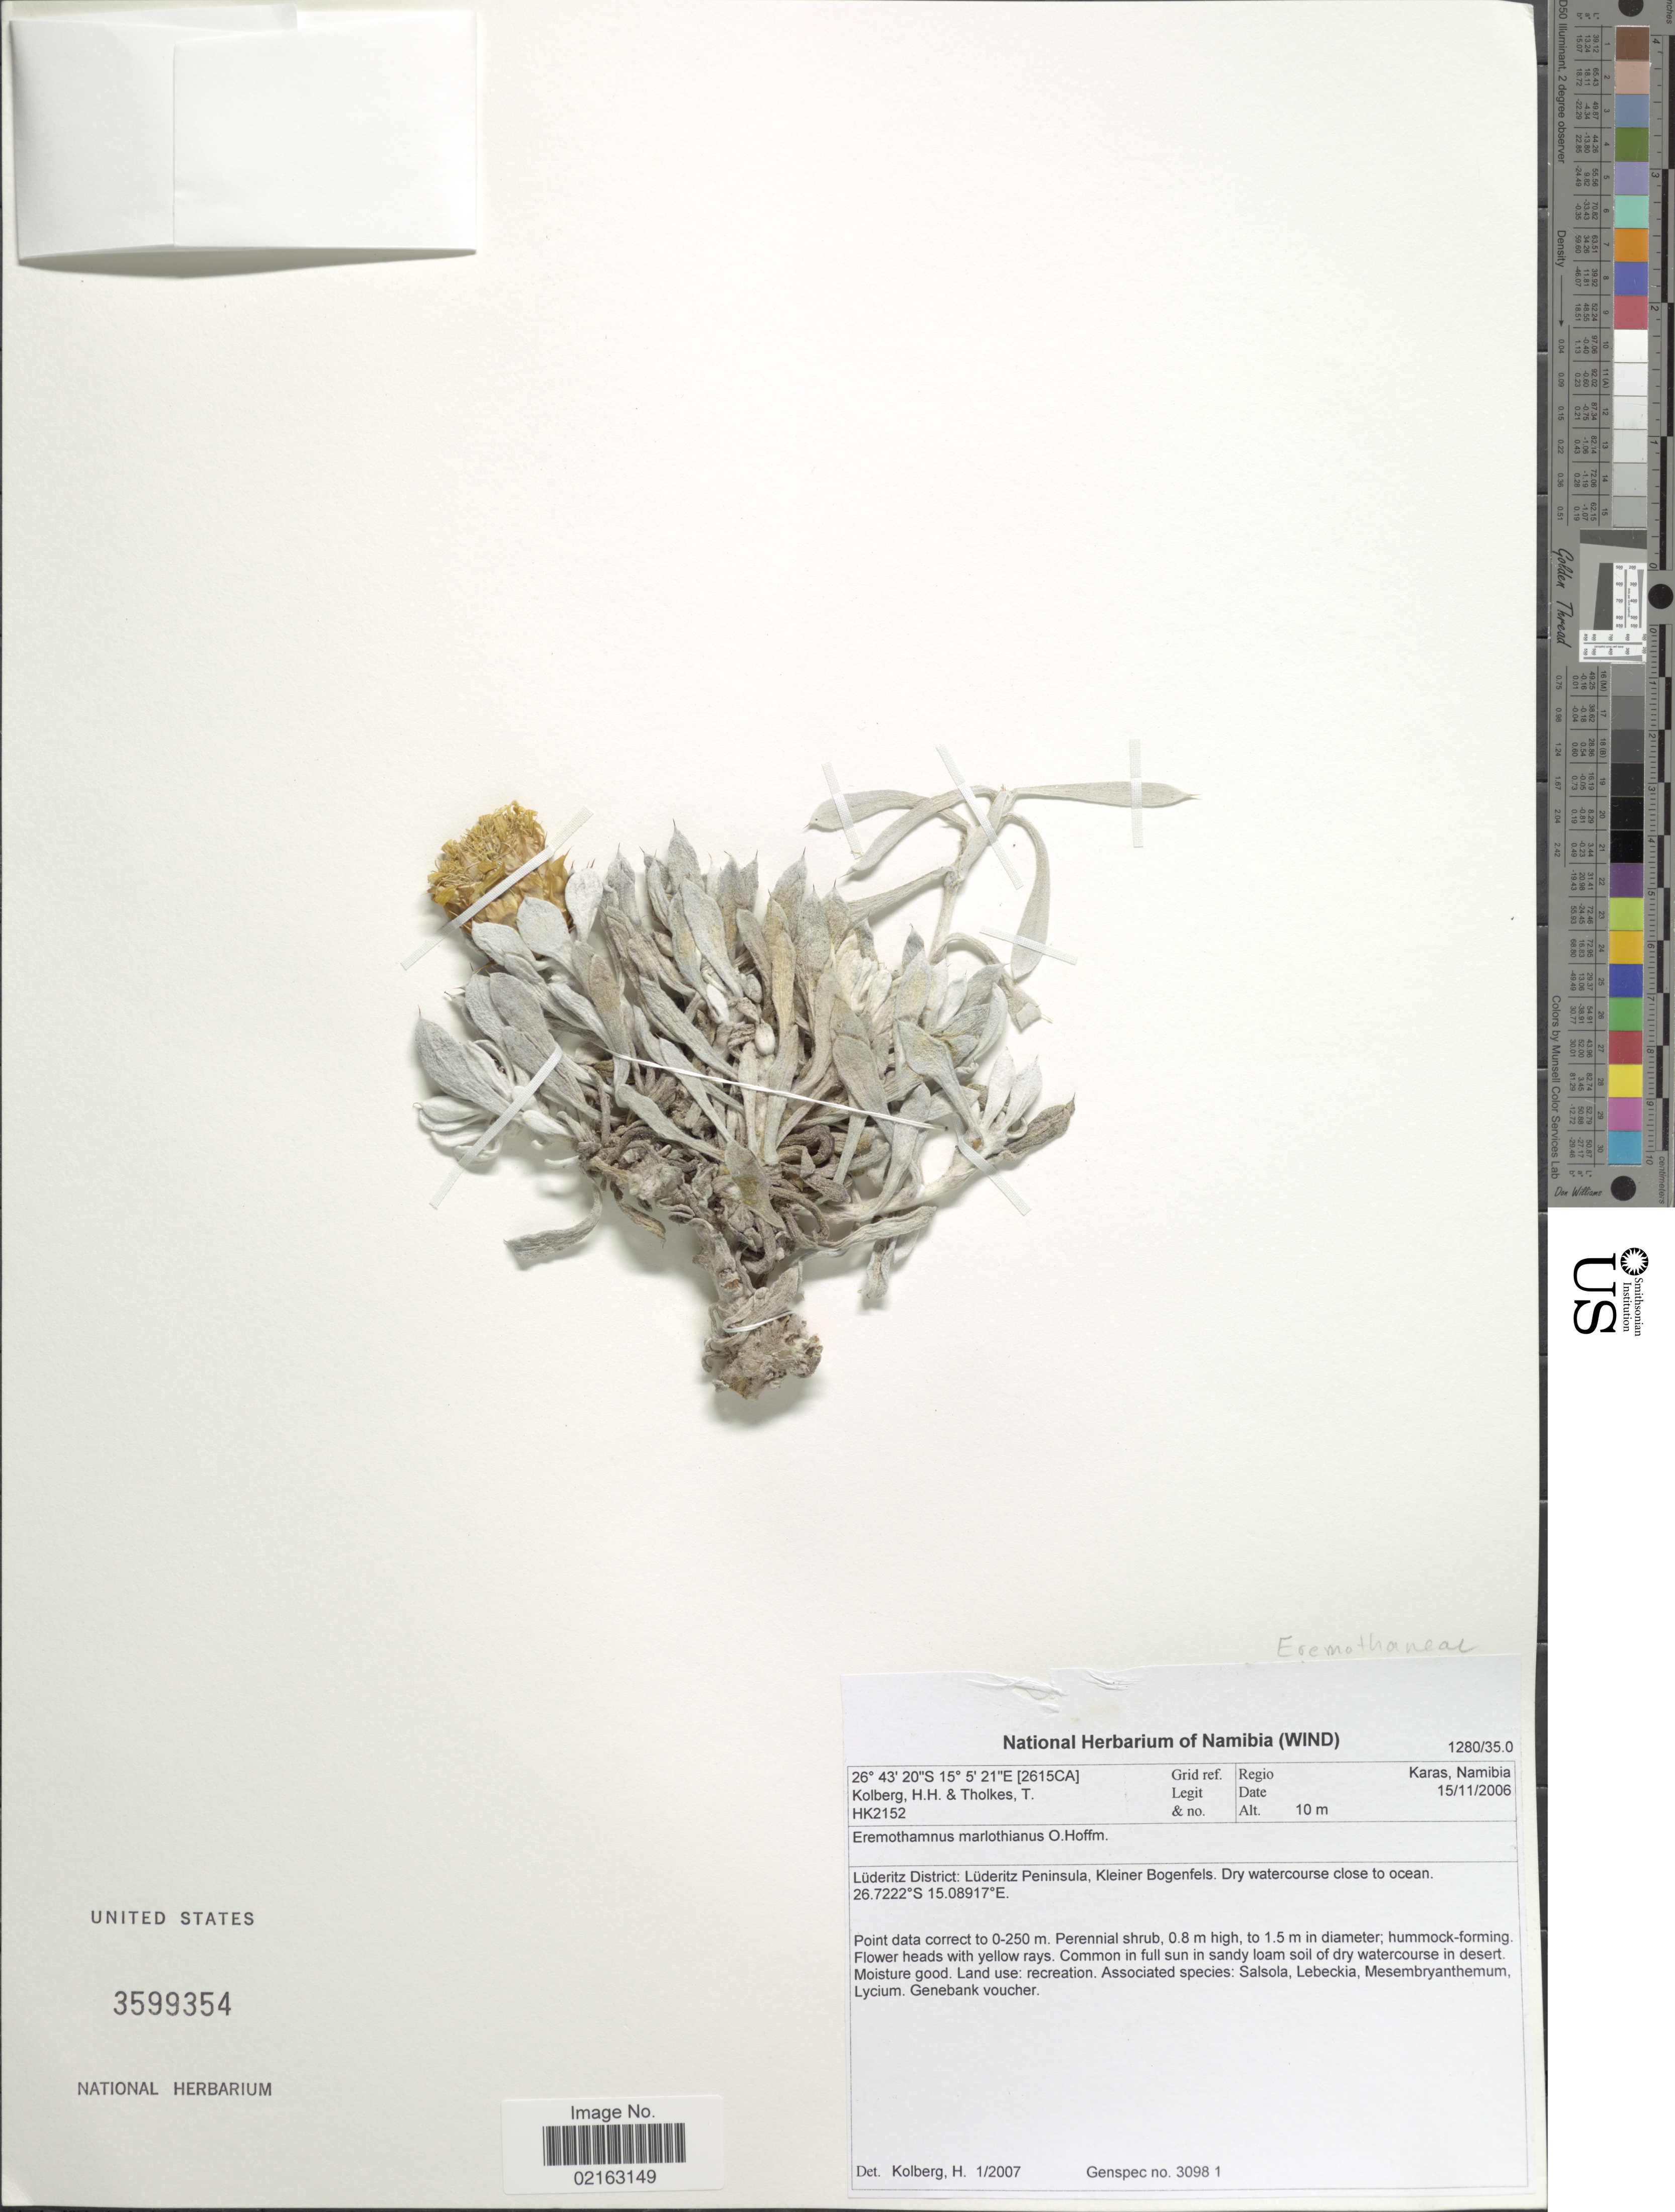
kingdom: Plantae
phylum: Tracheophyta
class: Magnoliopsida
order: Asterales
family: Asteraceae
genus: Eremothamnus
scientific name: Eremothamnus marlothianus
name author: O. Hoffm.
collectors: H. H. Kolberg & T. Tholkes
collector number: HK2152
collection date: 2006-11-15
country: Namibia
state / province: Karas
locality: Karas, Namibia. Lüderitz, District: Lüderitz Peninsula, Kleiner Bogenfels.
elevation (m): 10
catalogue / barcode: US 3599354